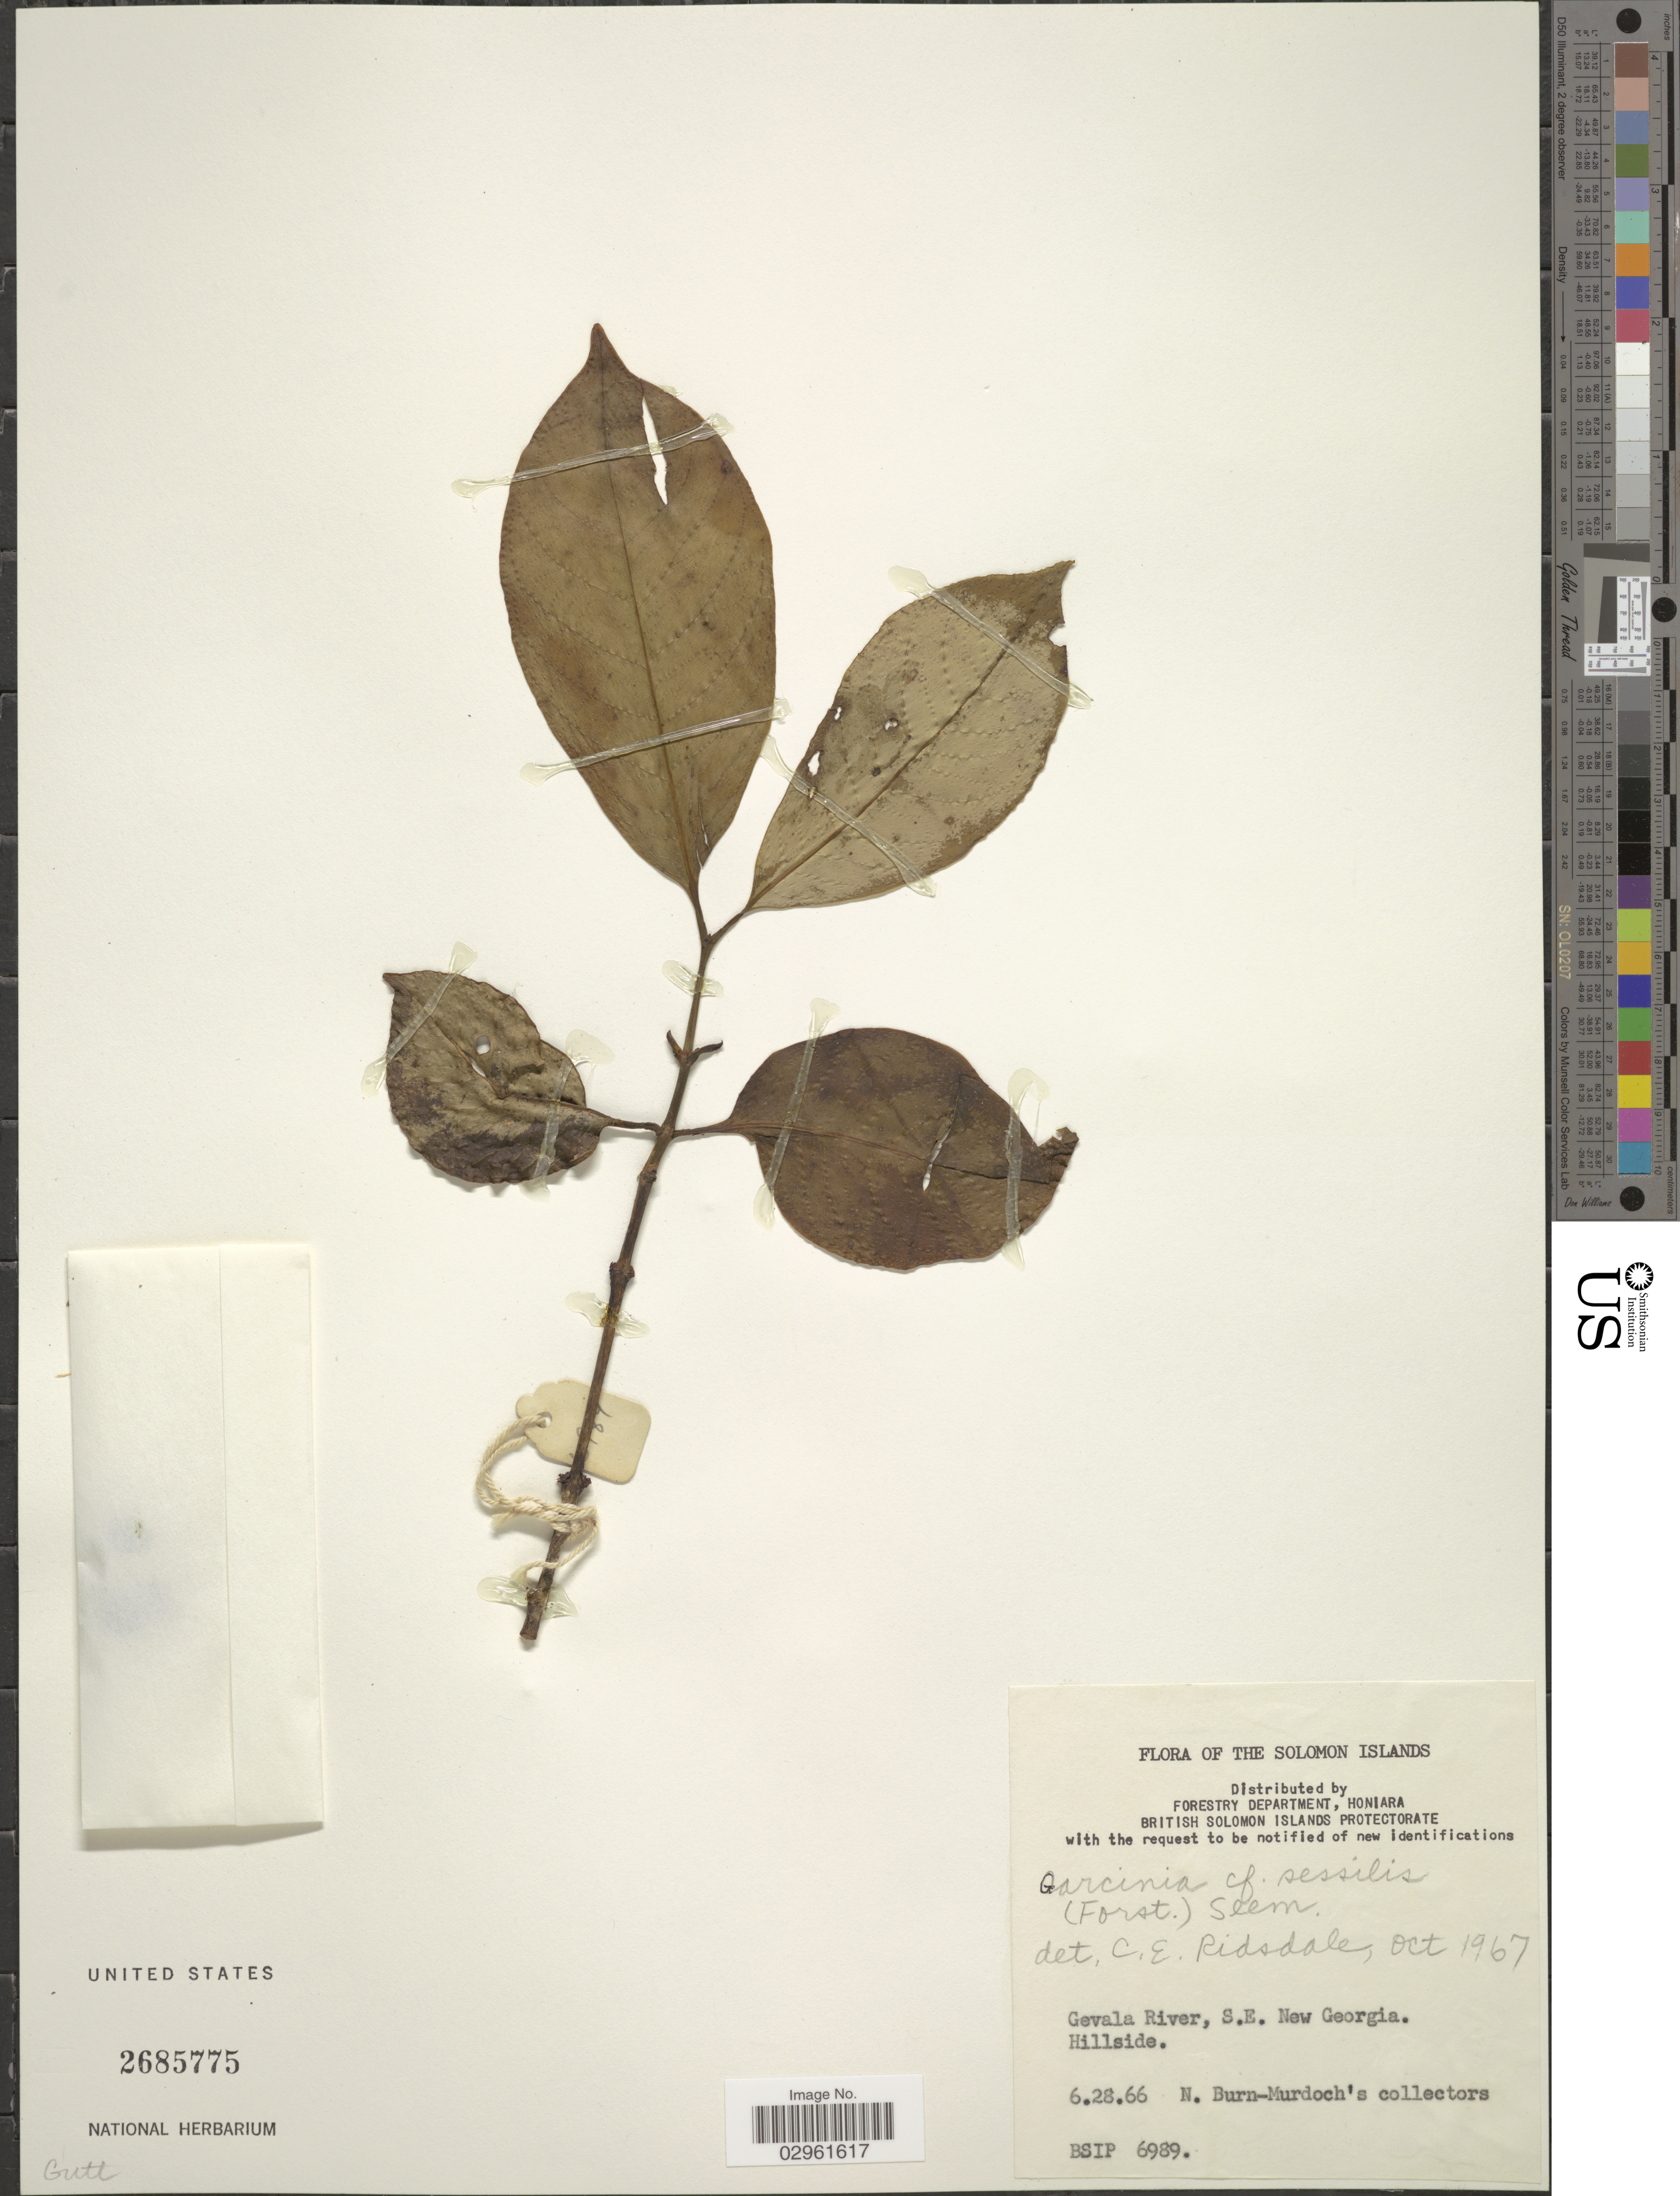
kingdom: Plantae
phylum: Tracheophyta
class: Magnoliopsida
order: Malpighiales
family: Clusiaceae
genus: Garcinia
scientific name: Garcinia sessilis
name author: (G. Forst.) Seem.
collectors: N. Burn-Murdoch's collectors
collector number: BSIP6989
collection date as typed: Transcribed d/m/y: 28/6/66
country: Solomon Islands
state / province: Solomon Islands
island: New Georgia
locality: Gevala River, S.E. New Georgia.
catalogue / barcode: US 2685775